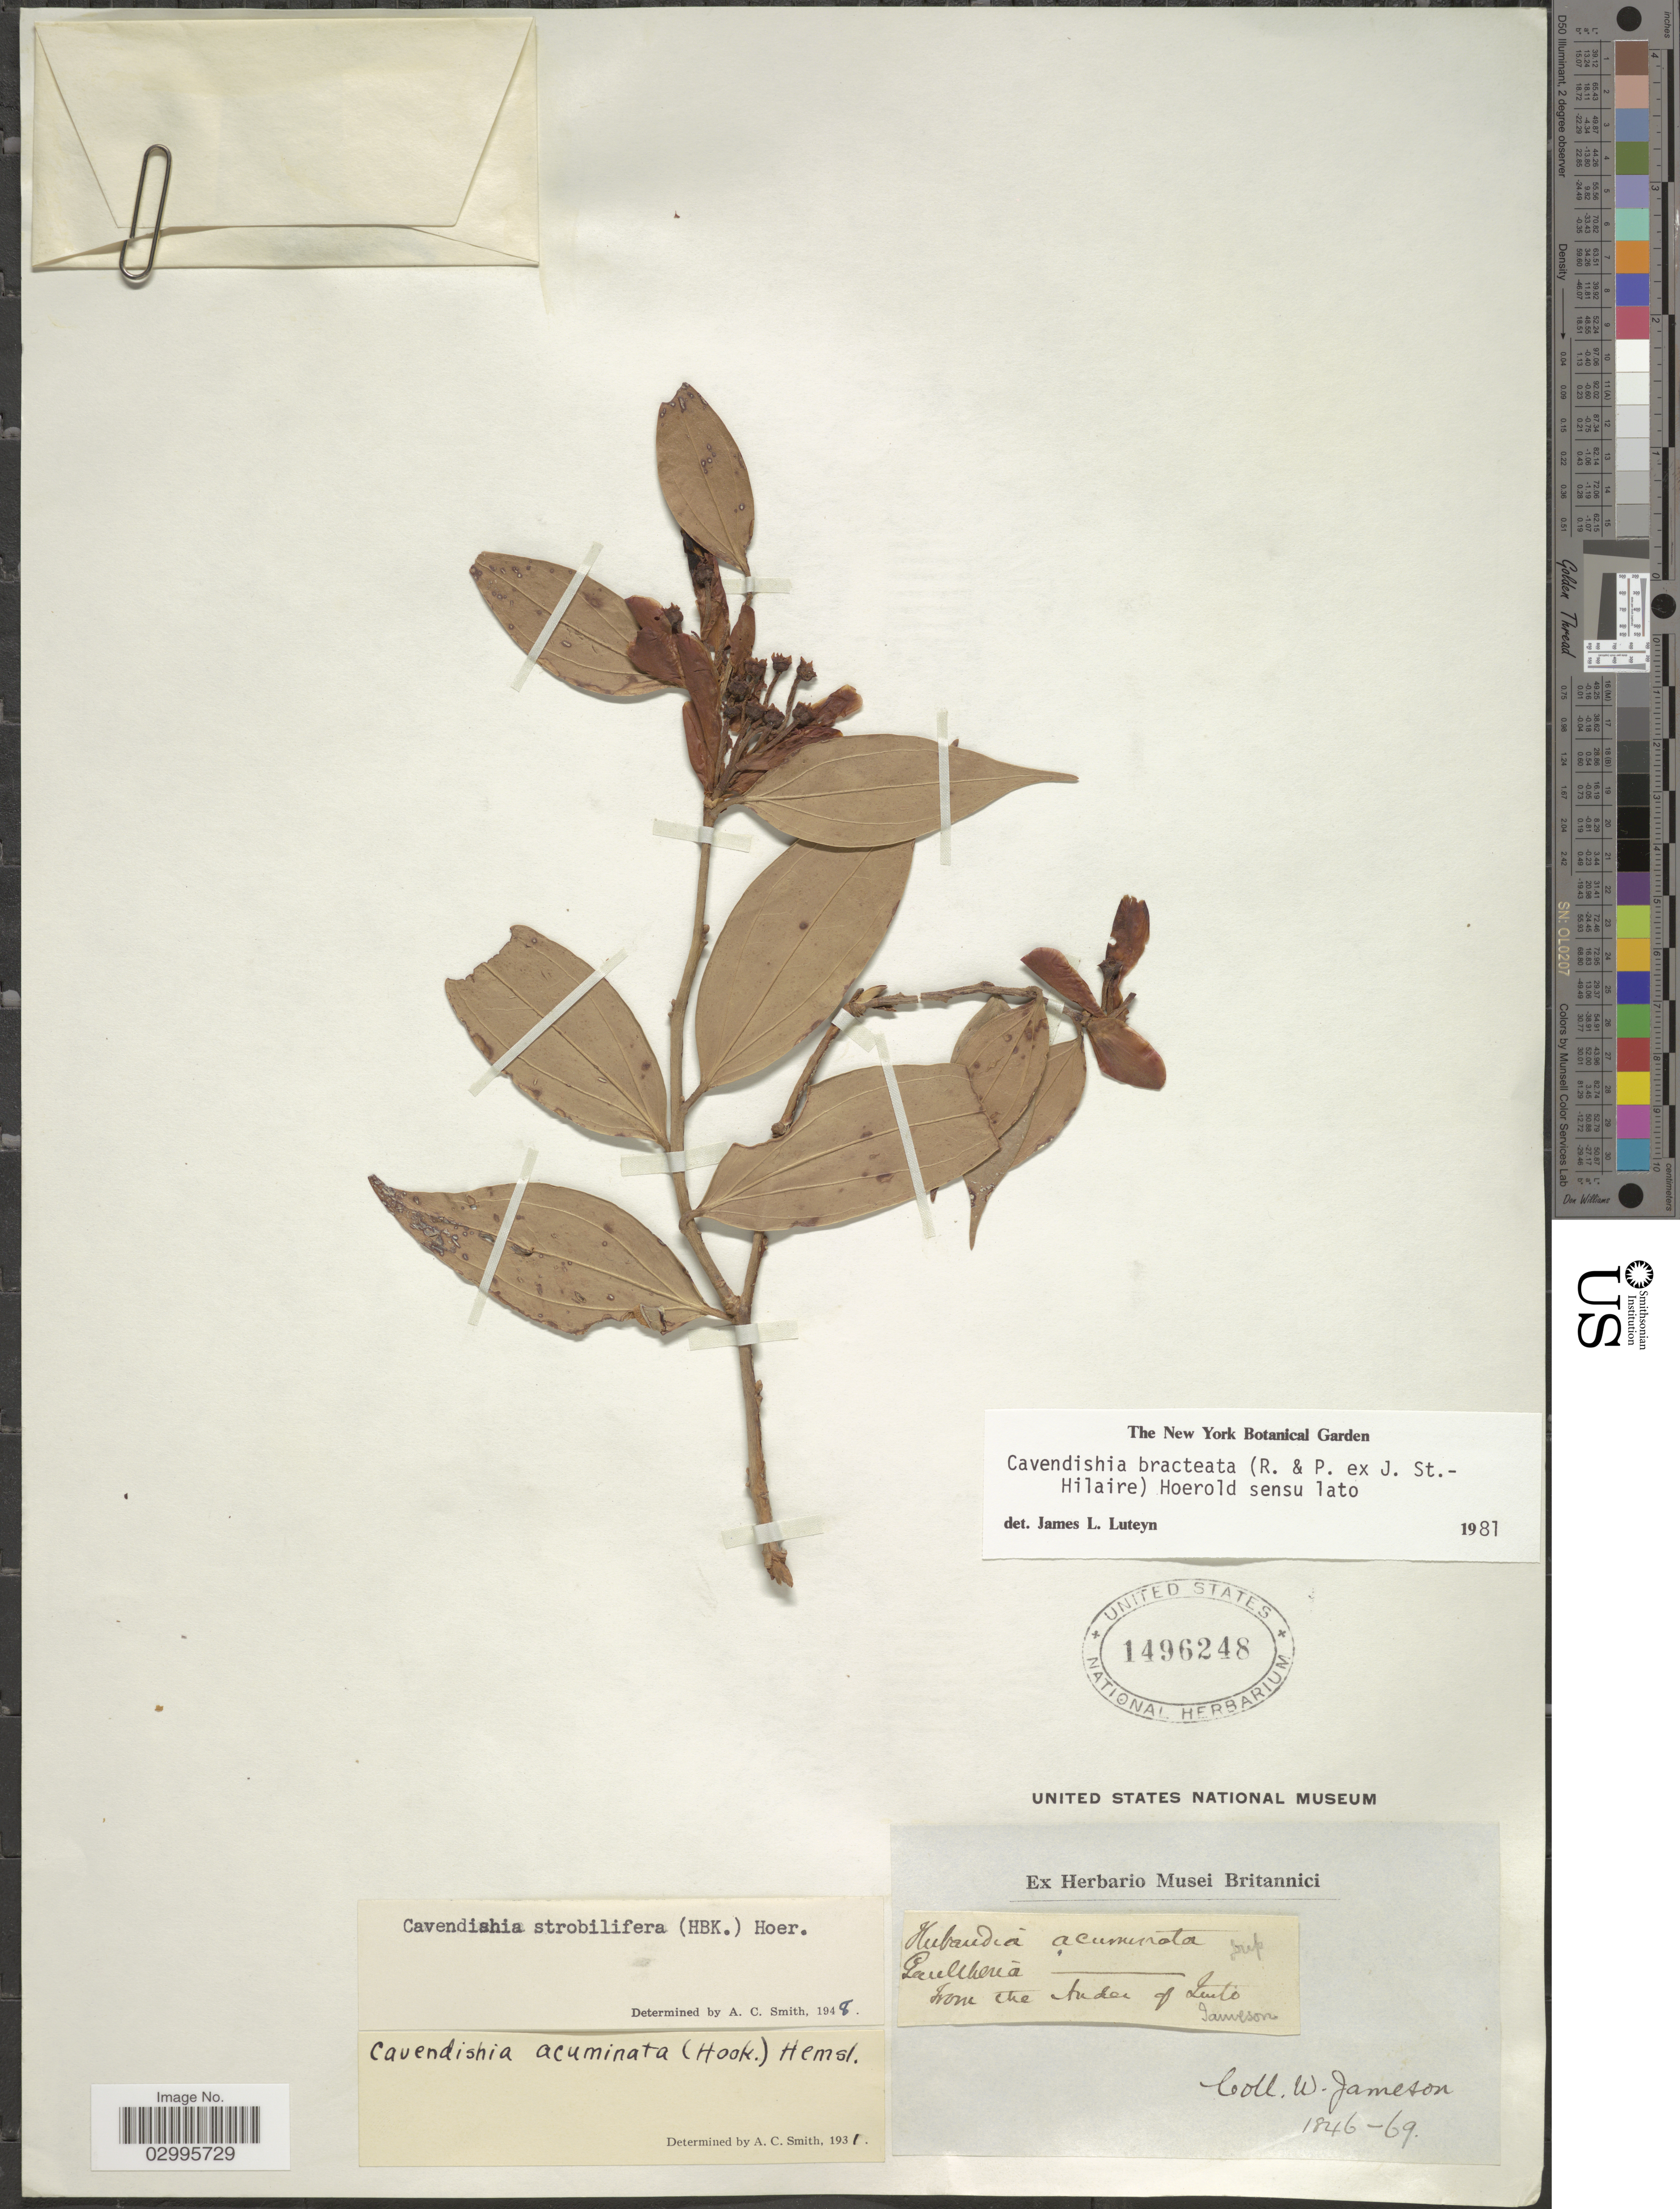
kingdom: Plantae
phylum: Tracheophyta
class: Magnoliopsida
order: Ericales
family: Ericaceae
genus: Cavendishia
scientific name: Cavendishia bracteata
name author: (Ruiz & Pav. ex J. St.-Hil.) Hoerold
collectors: W. Jameson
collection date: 1846/1869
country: Ecuador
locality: From the Andes of Quito.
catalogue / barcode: US 1496248